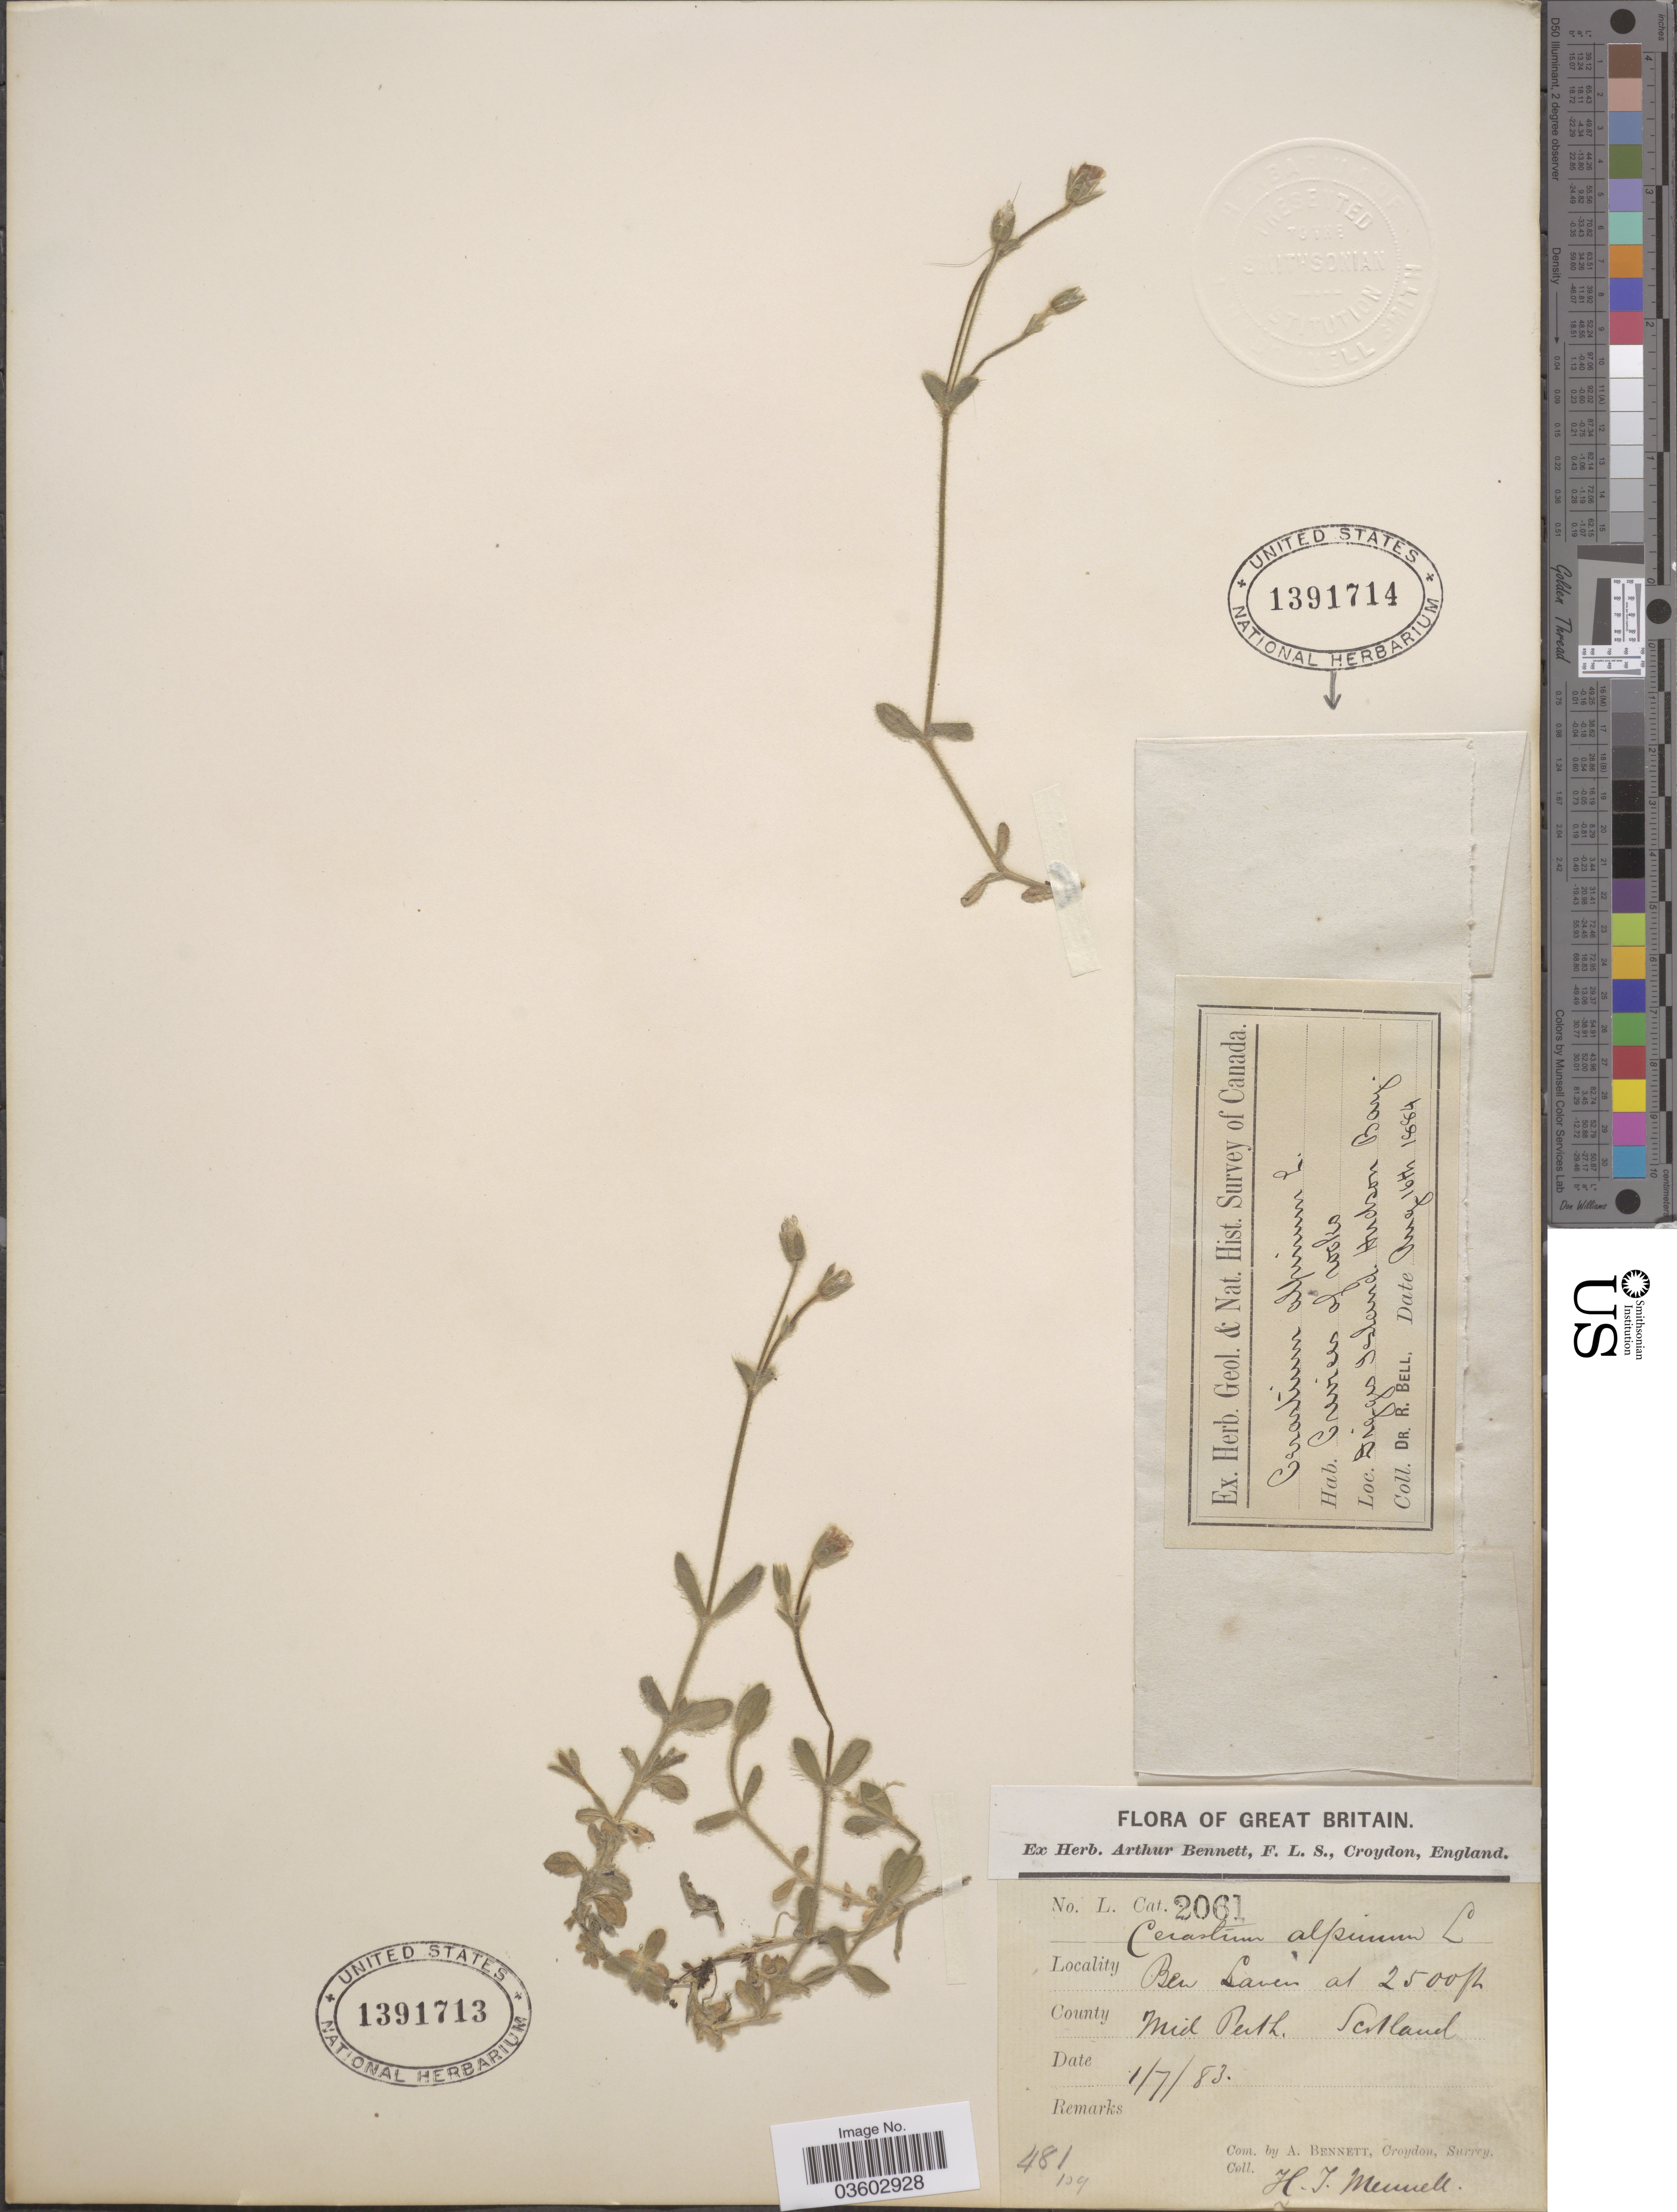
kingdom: Plantae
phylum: Tracheophyta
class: Magnoliopsida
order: Caryophyllales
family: Caryophyllaceae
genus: Cerastium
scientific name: Cerastium alpinum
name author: L.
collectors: C. R. Bell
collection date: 1884-08-16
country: Canada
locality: Diggs Island. Hudson Bay.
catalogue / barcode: US 1391714-2